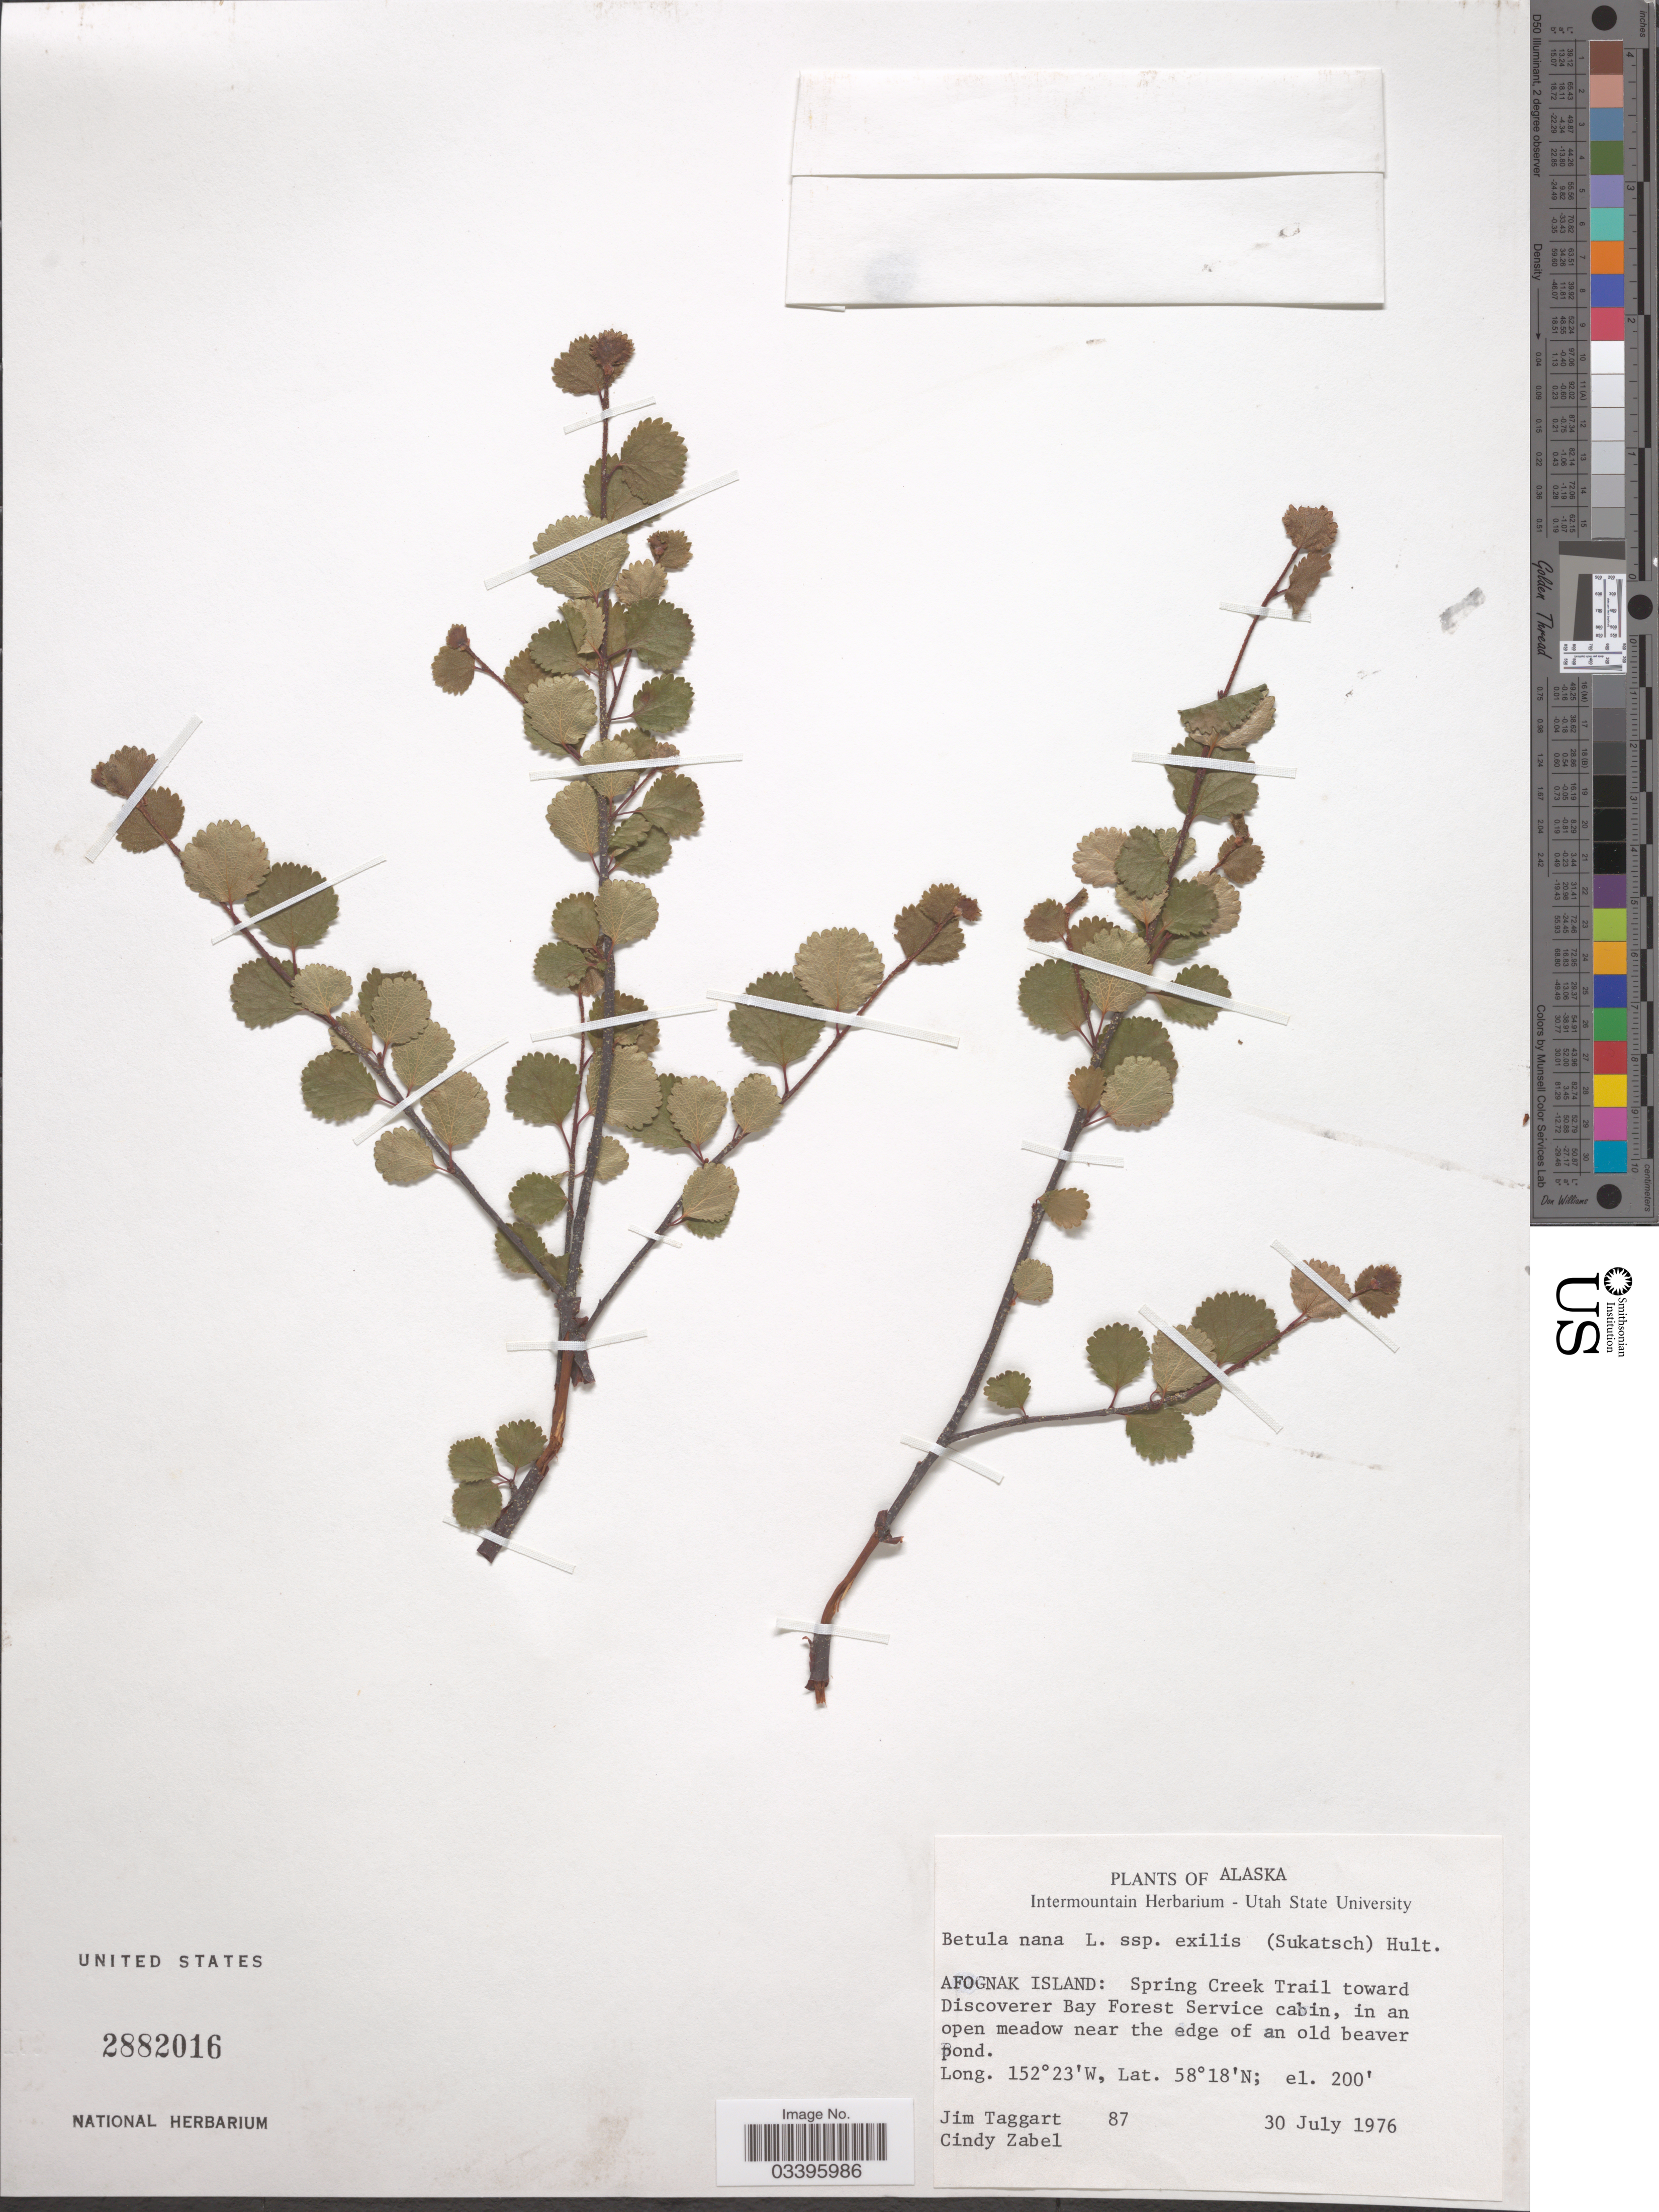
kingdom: Plantae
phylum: Tracheophyta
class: Magnoliopsida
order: Fagales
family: Betulaceae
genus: Betula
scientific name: Betula nana subsp. exilis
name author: L.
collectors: J. Taggart & C. Zabel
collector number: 87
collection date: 1976-07-30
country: United States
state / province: Alaska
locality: Afognak Island: Spring Creek Trail toward Discoverer Bay Forest Service cabin, in an open meadow near the edge of an old beaver pond.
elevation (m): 61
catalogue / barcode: US 2882016